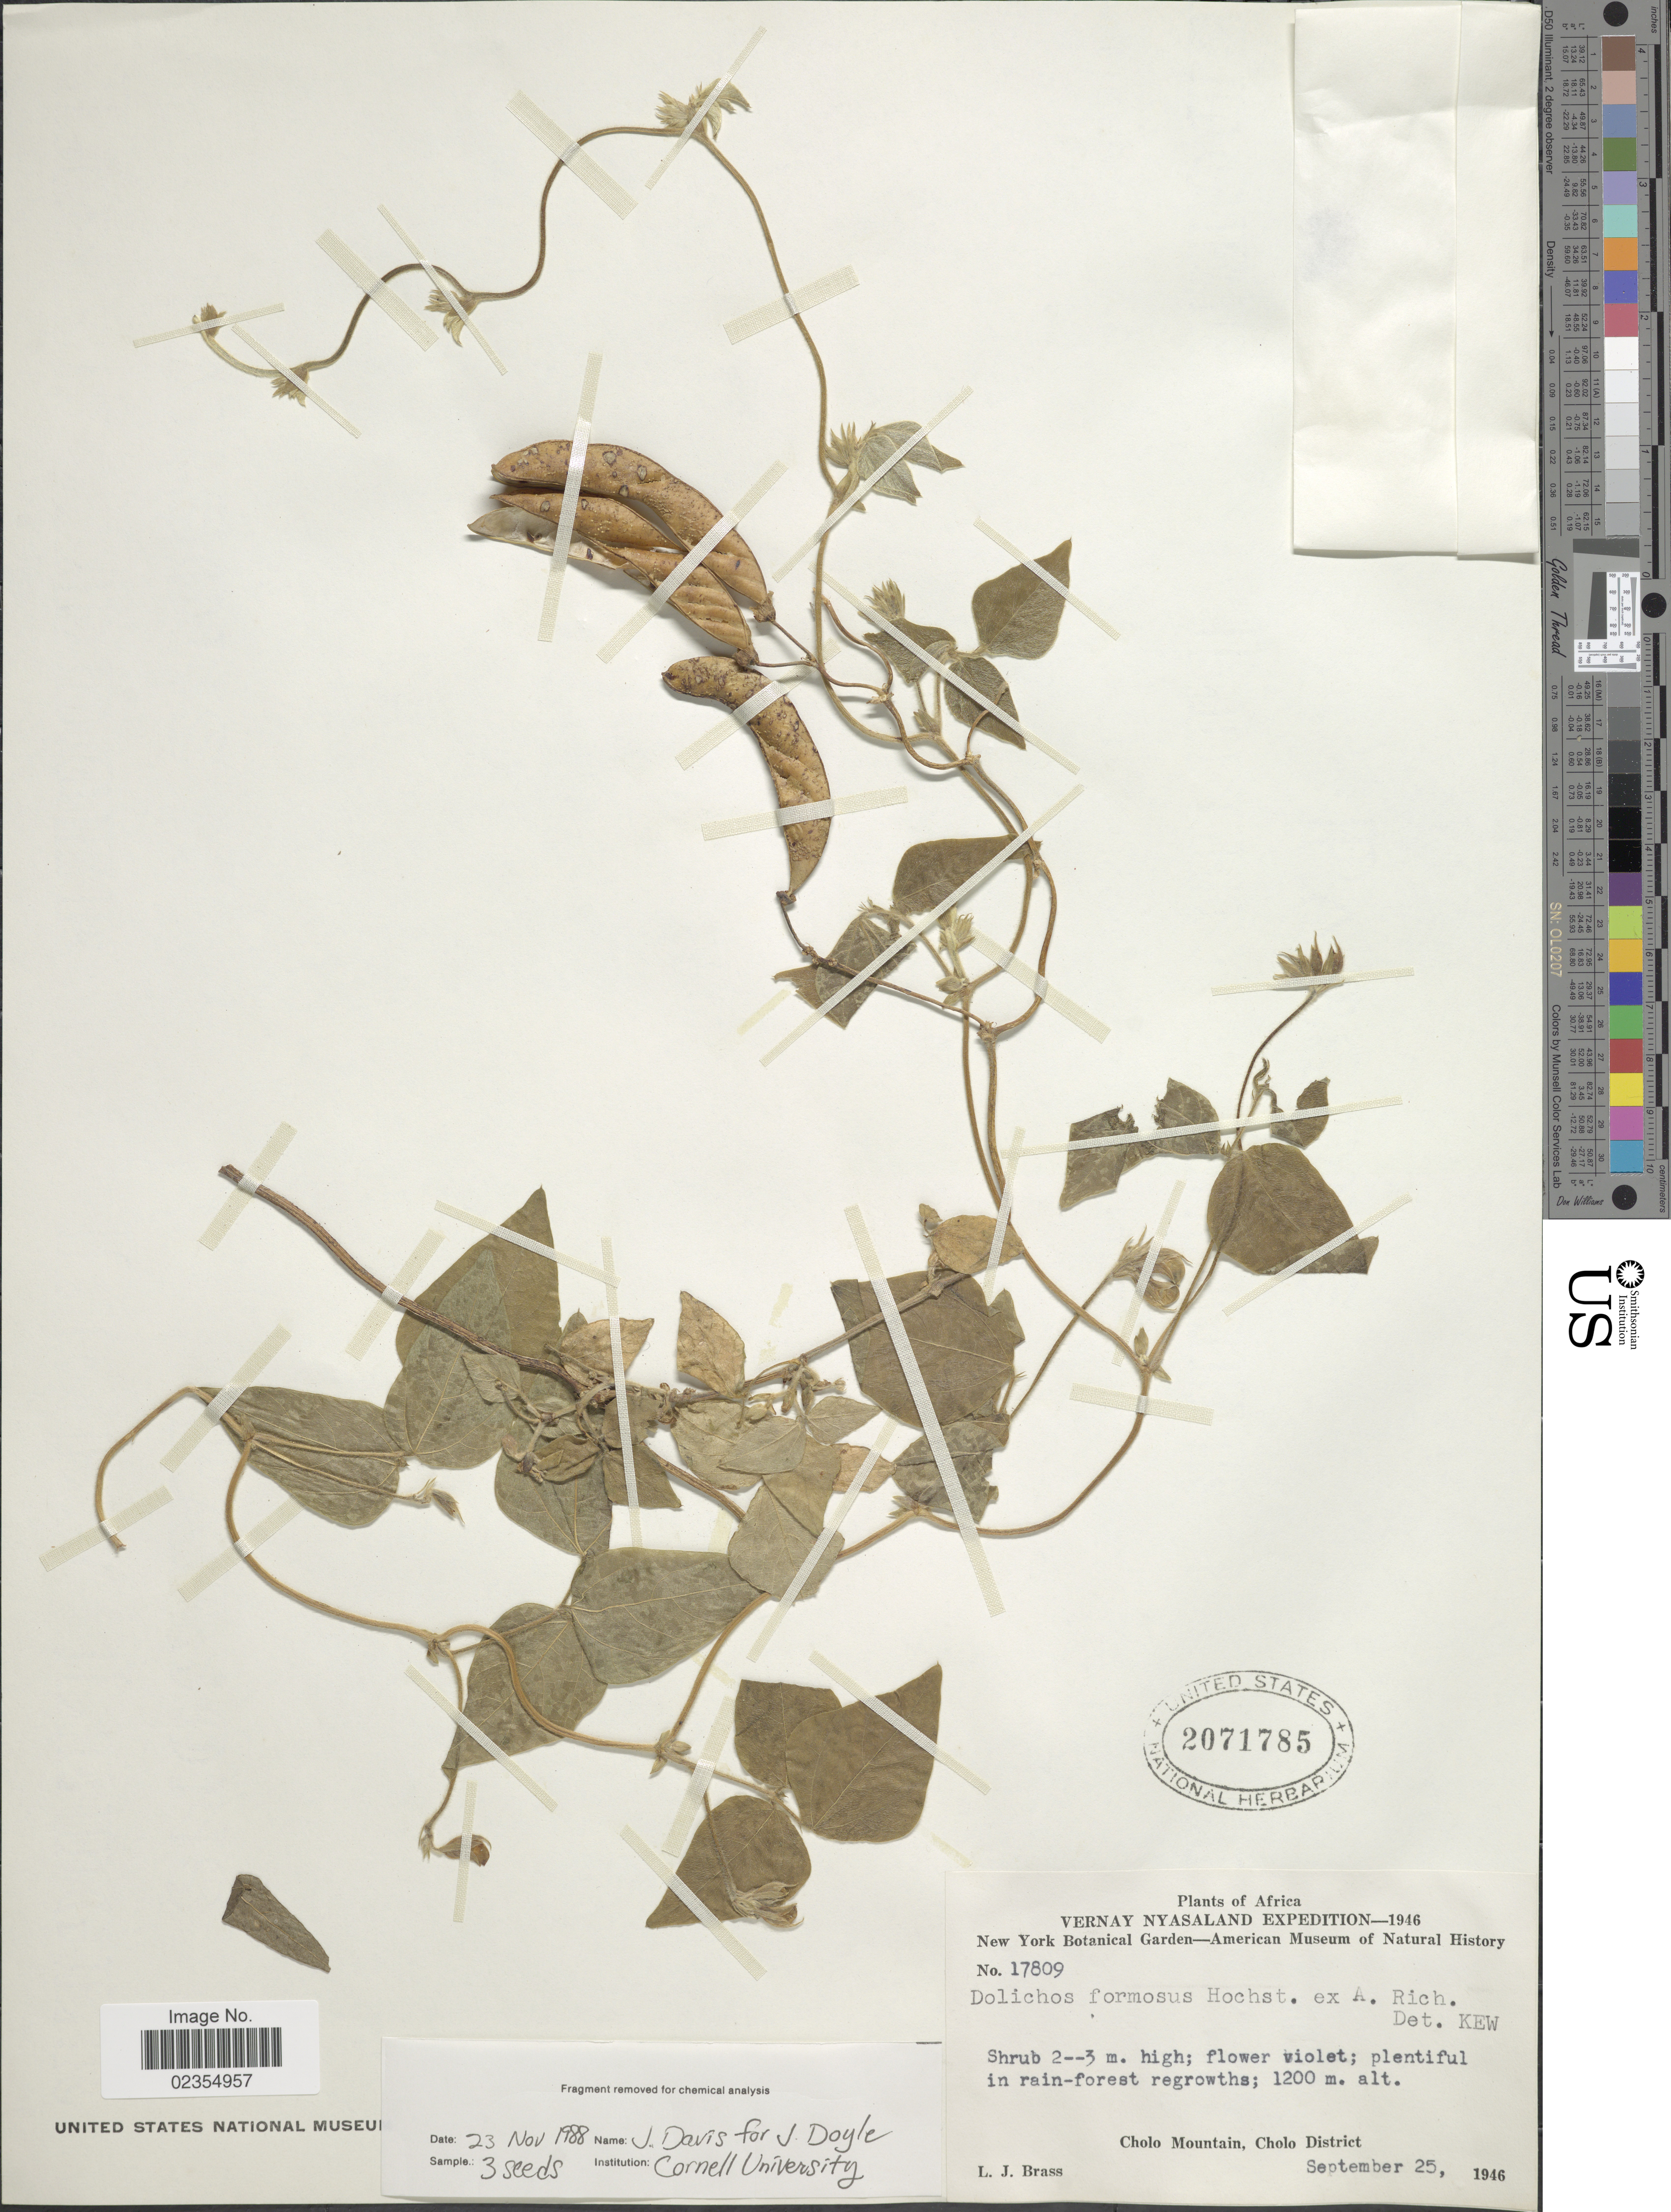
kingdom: Plantae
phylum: Tracheophyta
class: Magnoliopsida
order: Fabales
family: Fabaceae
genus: Dolichos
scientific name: Dolichos sericeus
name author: E. Mey.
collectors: L. J. Brass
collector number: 17809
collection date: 1946-09-25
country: Malawi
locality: Vernay Nyasaland, in rain-forest regrowths, Cholo Mountain, Cholo District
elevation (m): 1200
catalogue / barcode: US 2071785